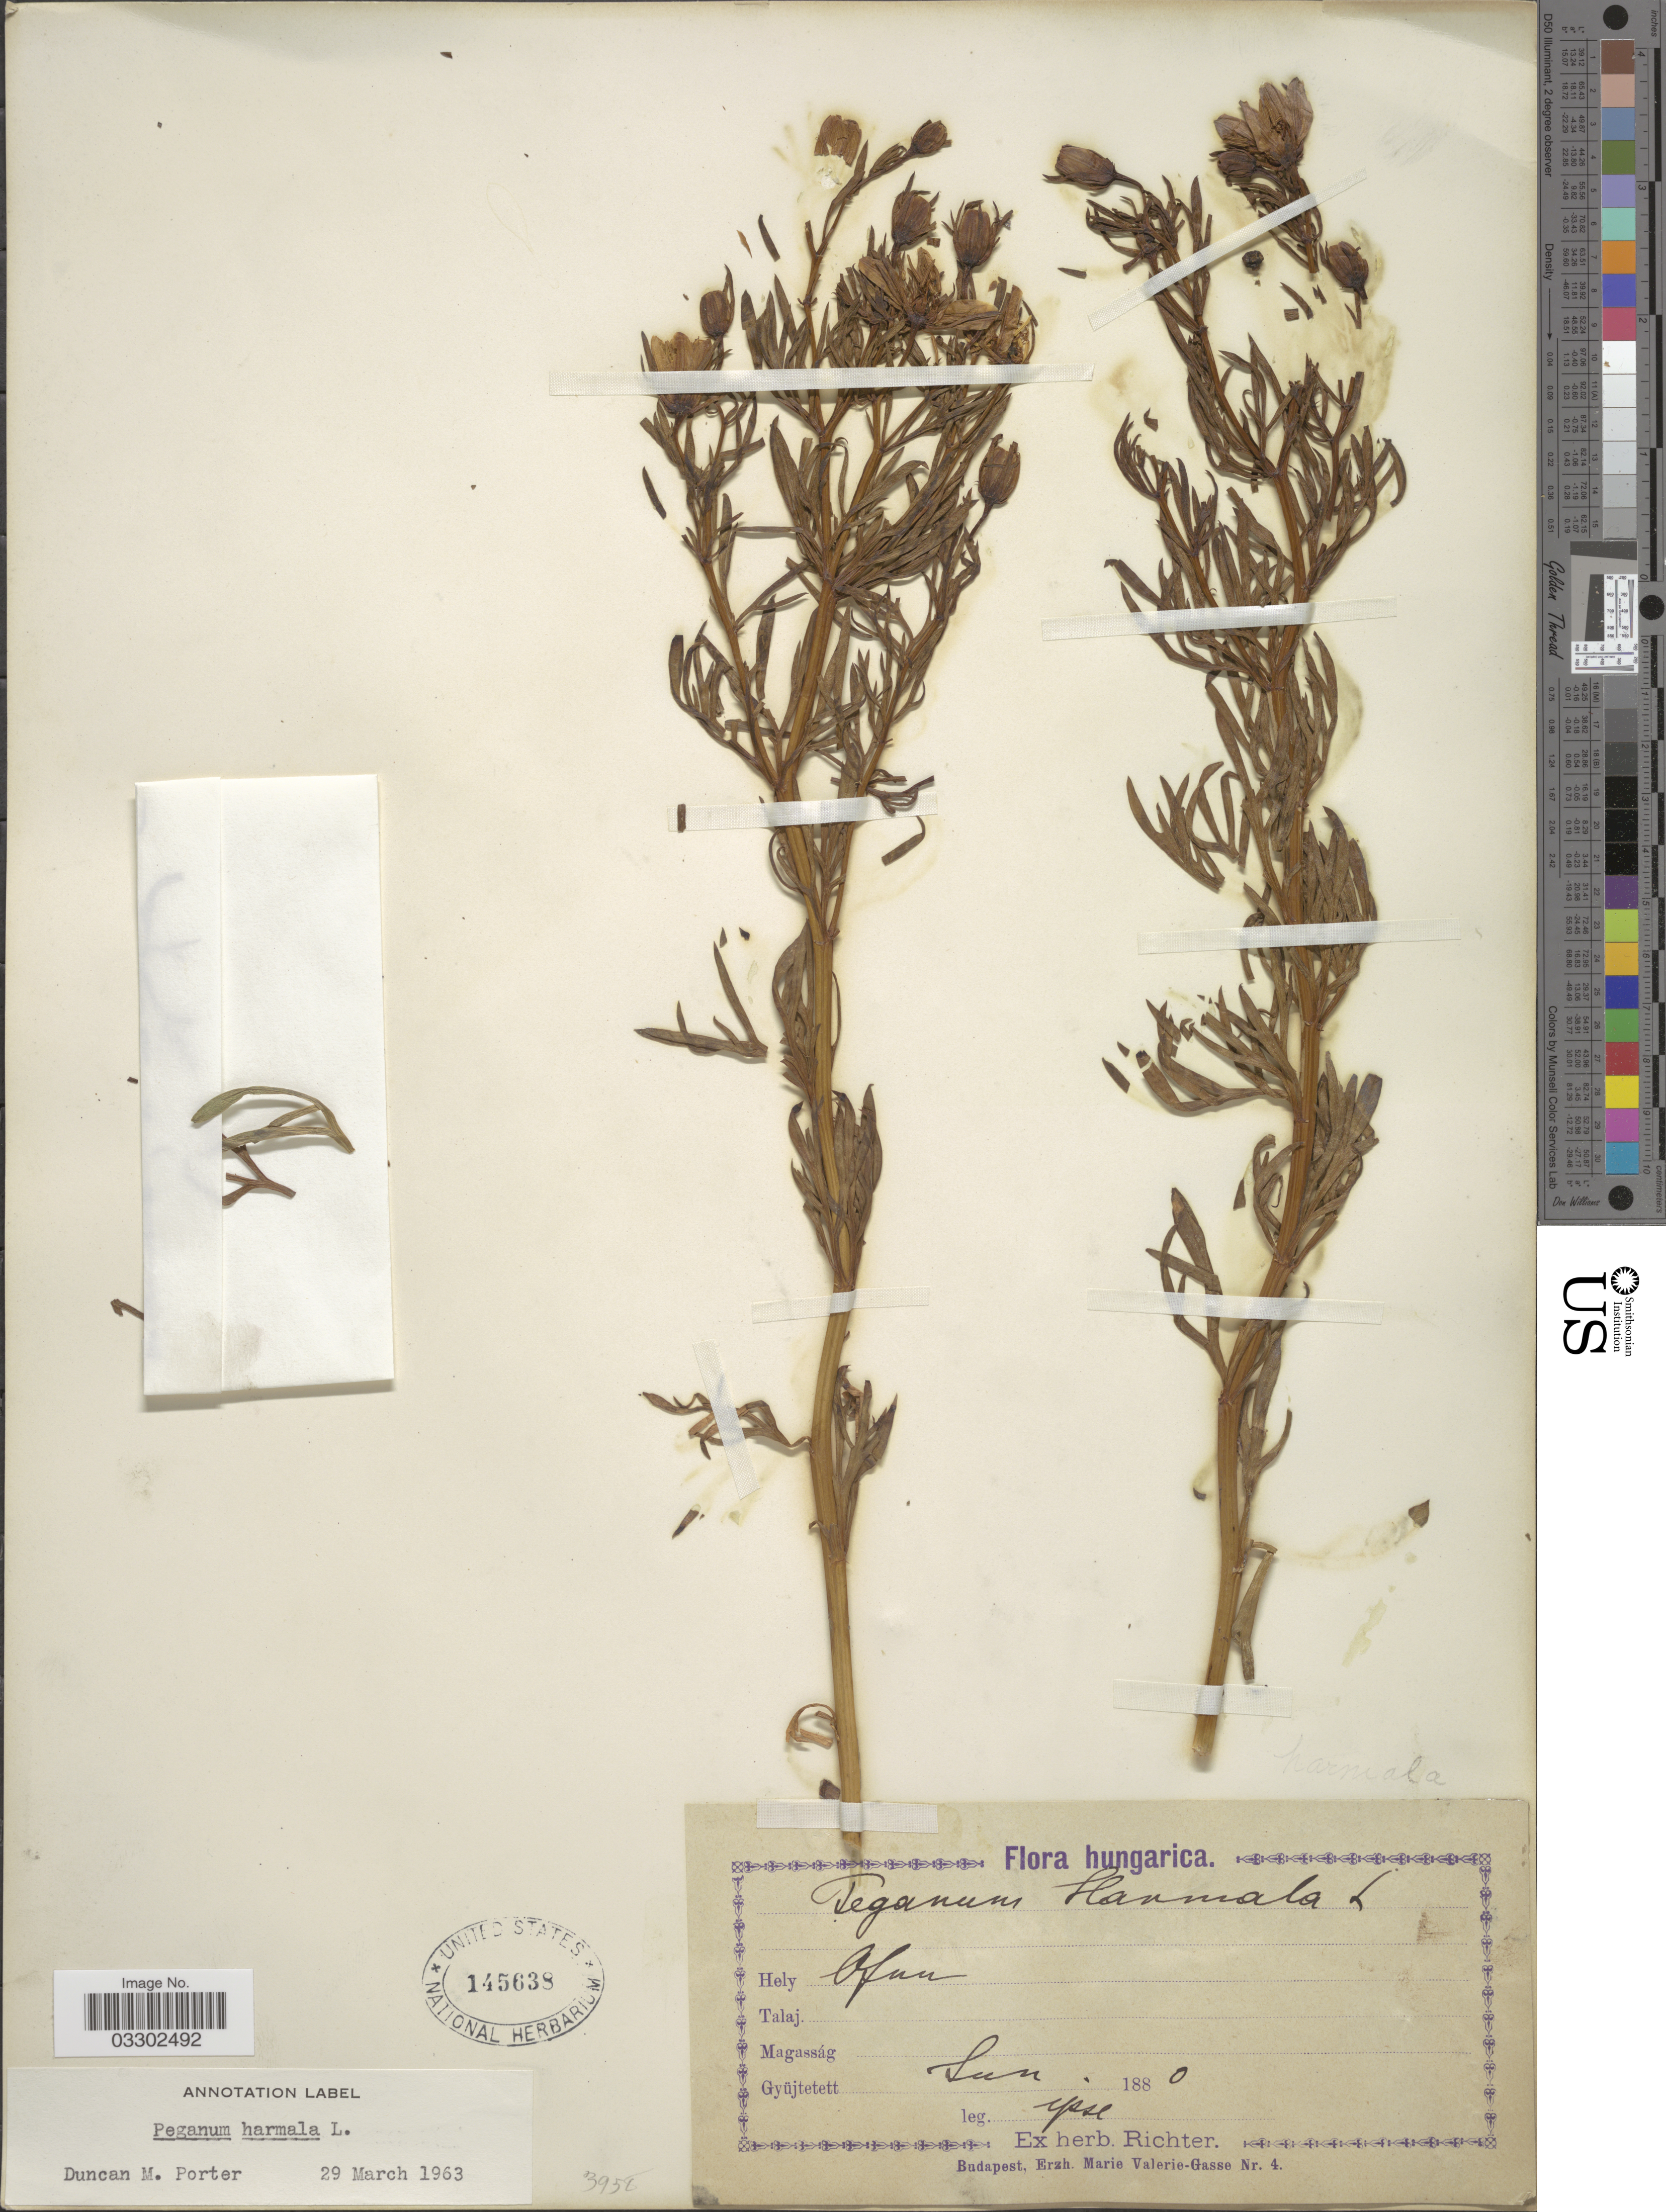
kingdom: Plantae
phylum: Tracheophyta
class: Magnoliopsida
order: Sapindales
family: Tetradiclidaceae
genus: Peganum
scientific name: Peganum harmala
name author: L.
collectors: -- Richter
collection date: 1880-06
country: Hungary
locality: Ofen.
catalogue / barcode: US 145638